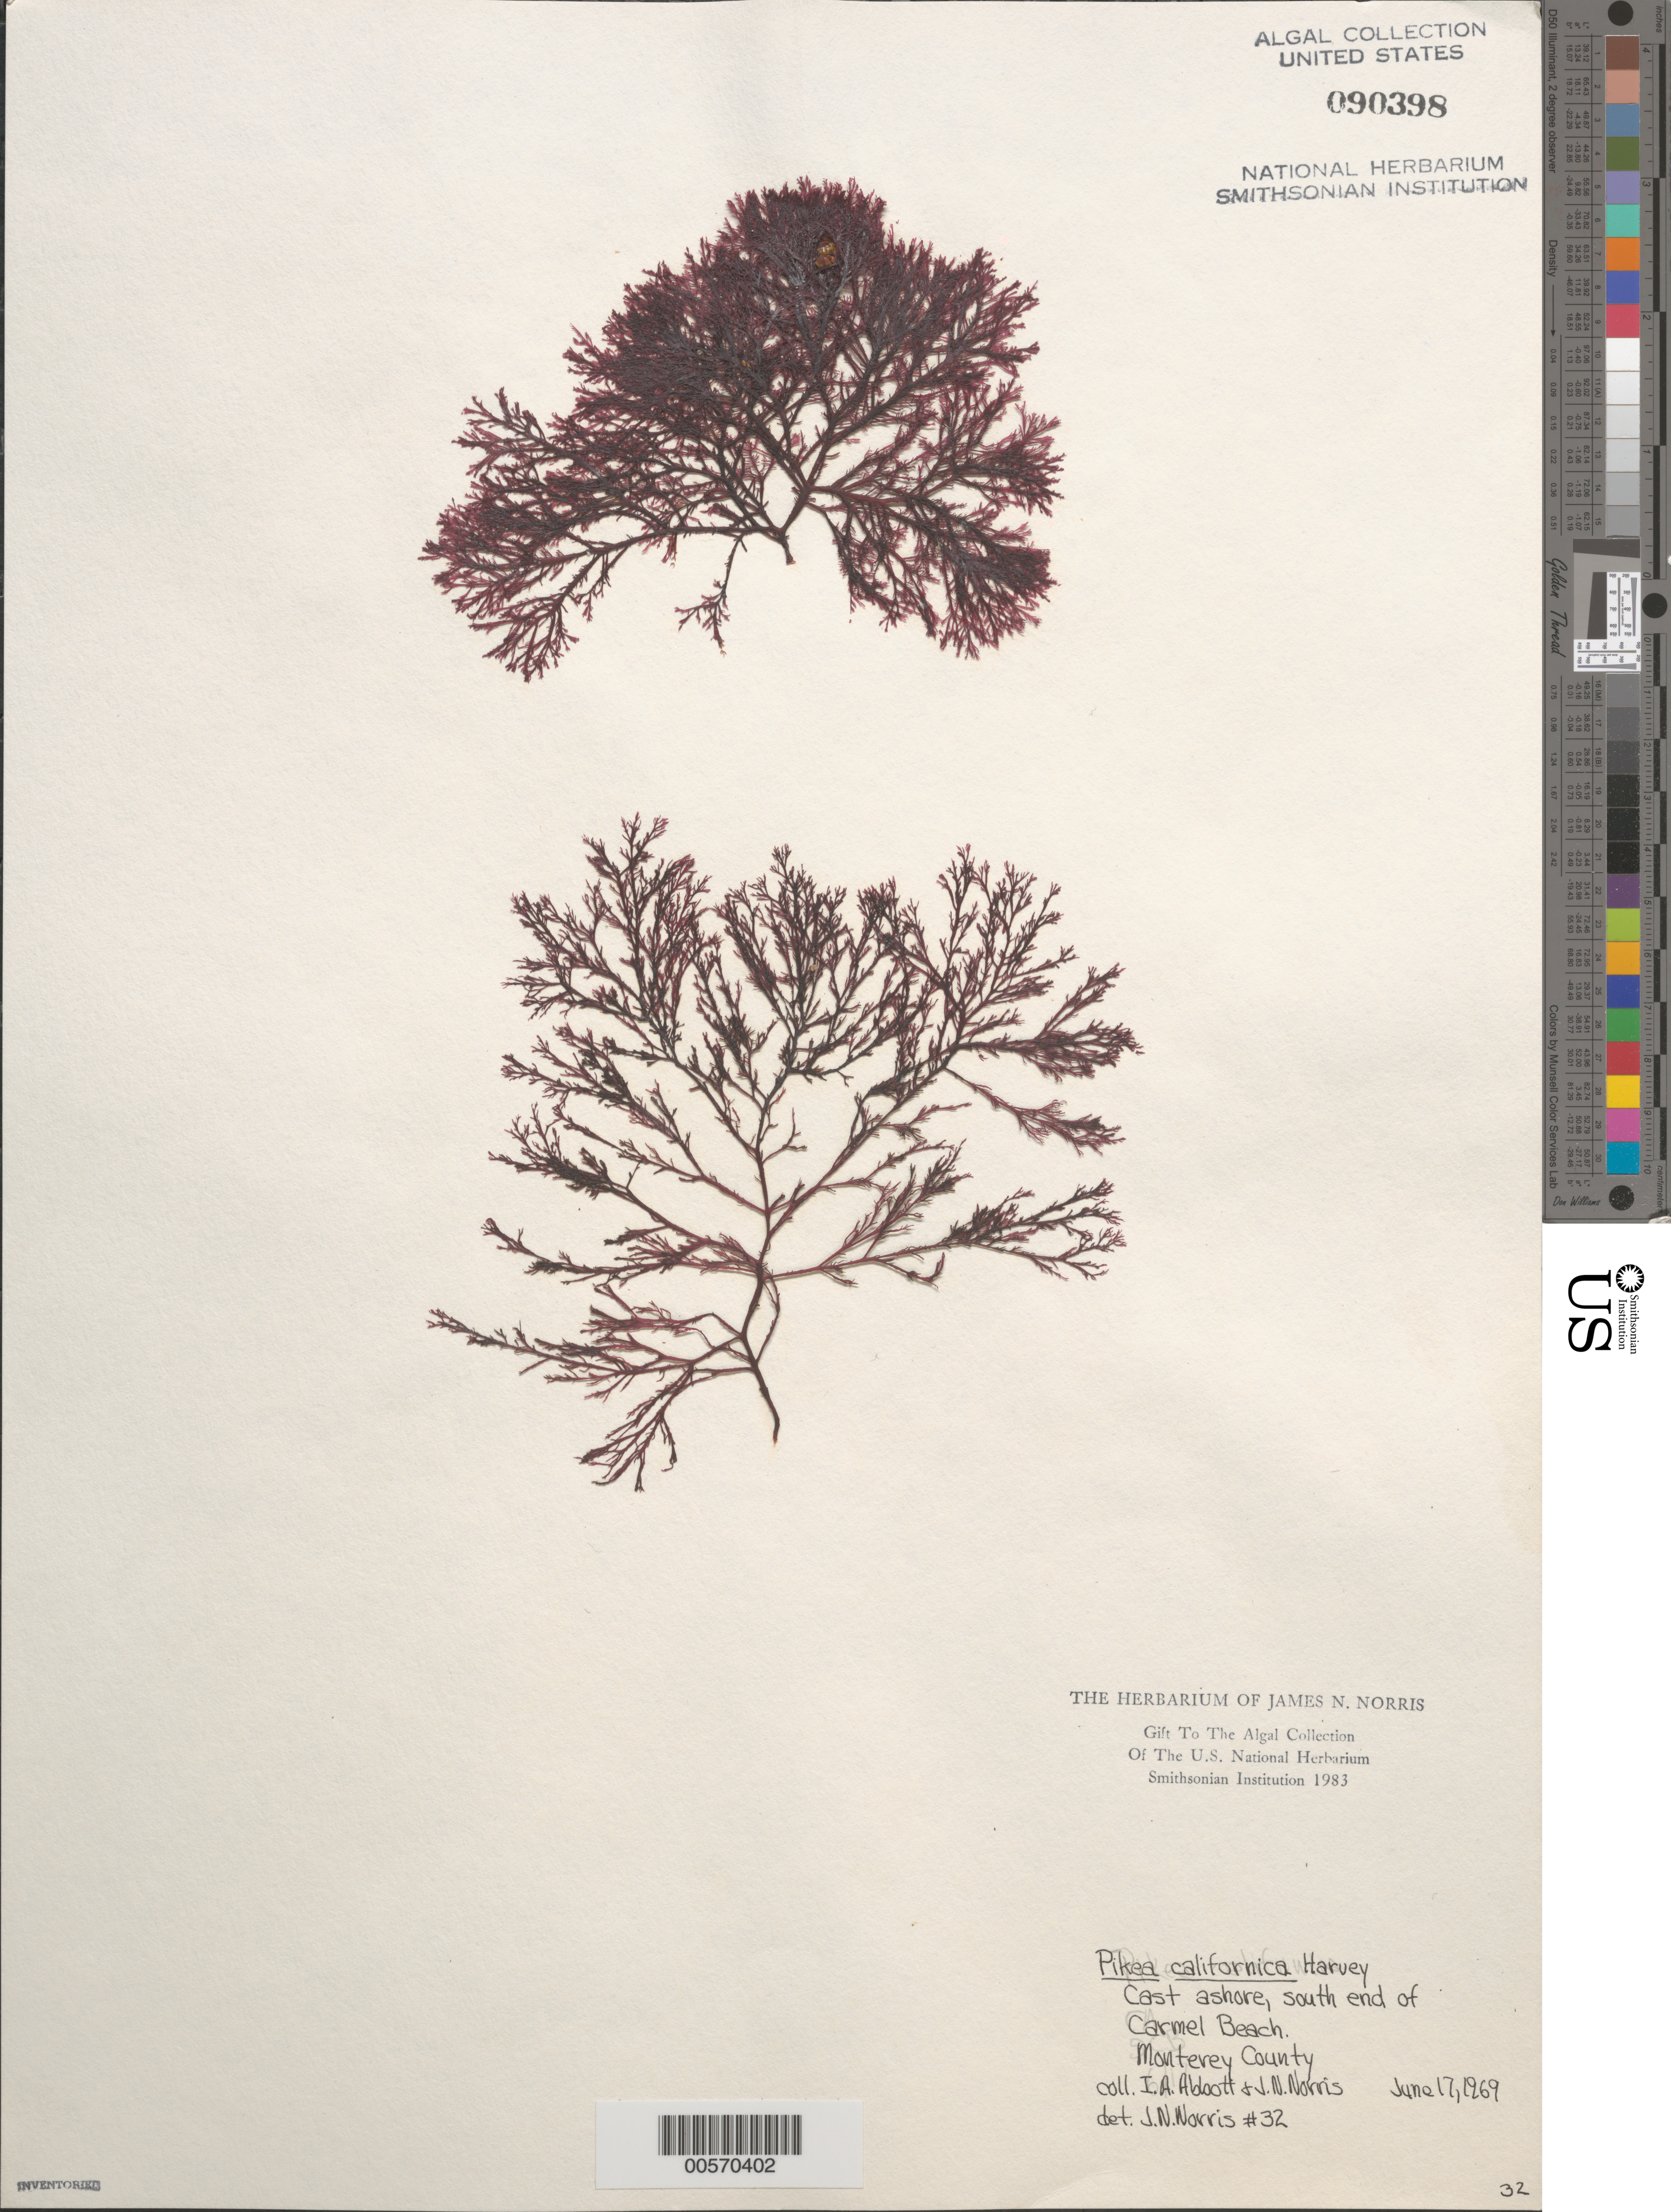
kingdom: Plantae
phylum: Rhodophyta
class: Florideophyceae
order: Gigartinales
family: Dumontiaceae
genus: Pikea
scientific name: Pikea californica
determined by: Norris, James N.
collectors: I. A. Abbott & J. N. Norris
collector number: JN-32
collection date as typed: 17 Jun 1969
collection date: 1969-06-17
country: United States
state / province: California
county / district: Monterey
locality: Carmel Beach, south end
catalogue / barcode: US 90398